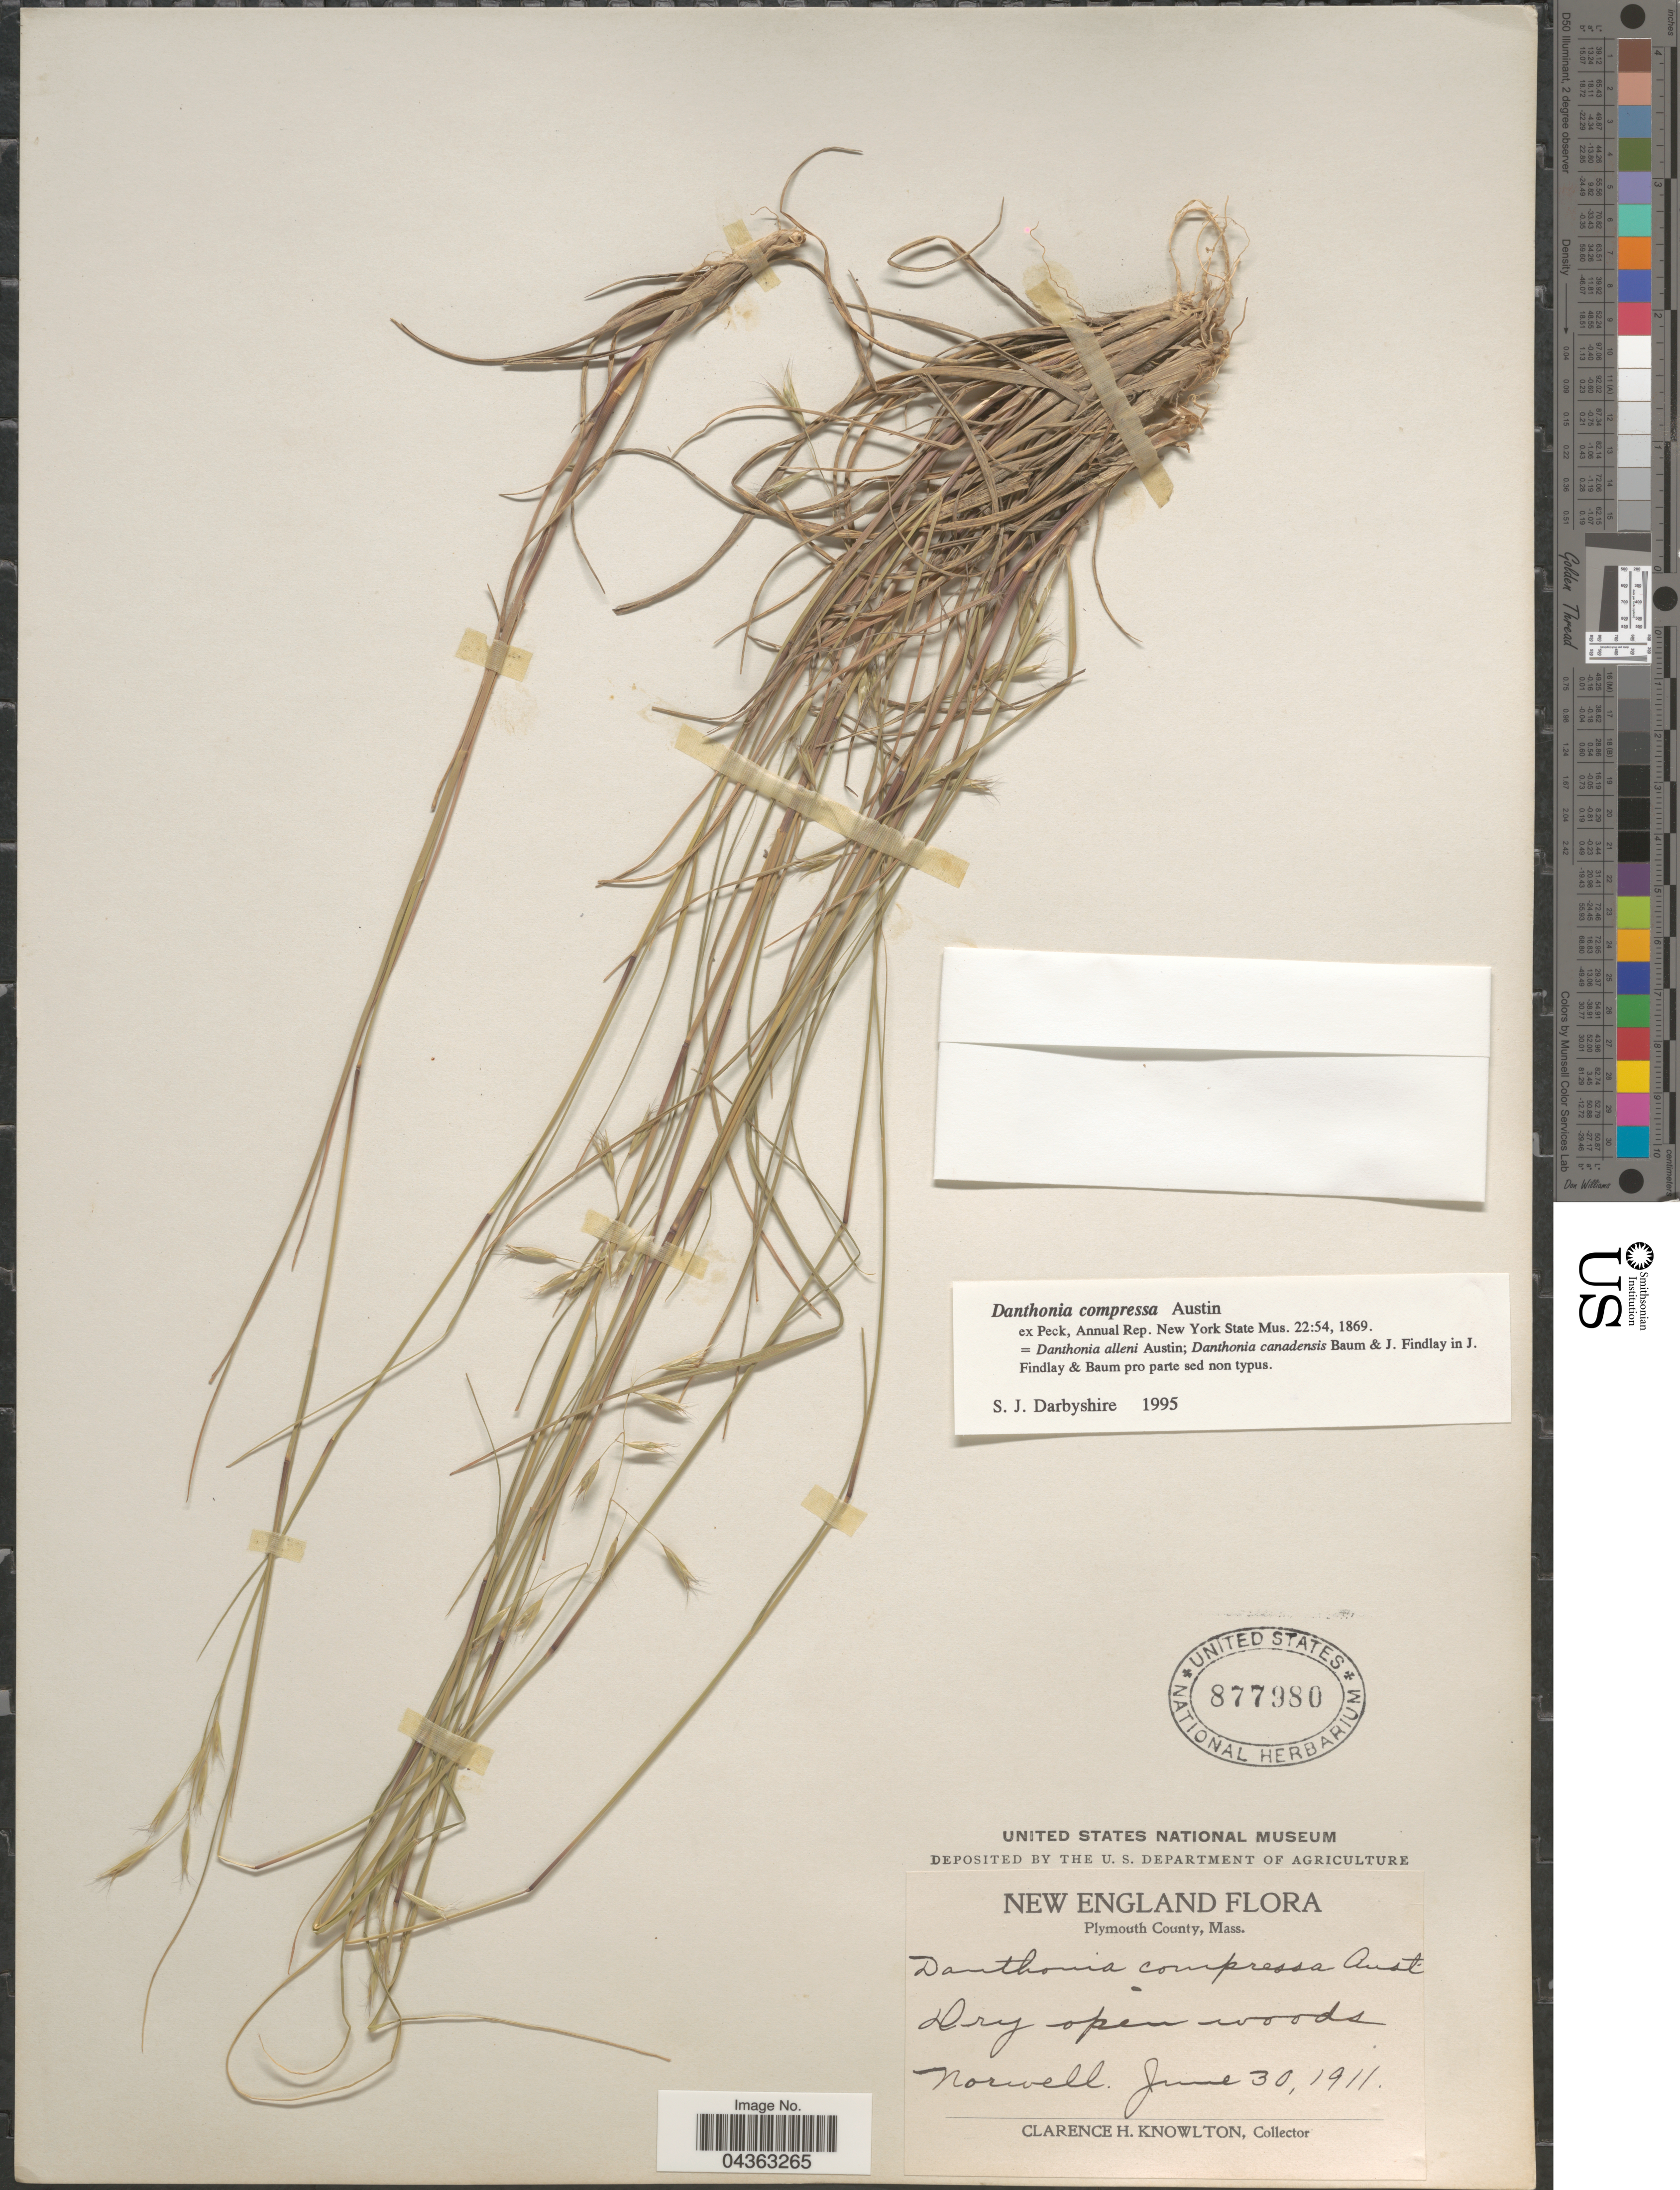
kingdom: Plantae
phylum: Tracheophyta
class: Liliopsida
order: Poales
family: Poaceae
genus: Danthonia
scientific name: Danthonia compressa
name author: Austin in F. Peck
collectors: C. H. Knowlton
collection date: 1911-06-30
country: United States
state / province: Massachusetts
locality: New England. Plymouth County. Norwell.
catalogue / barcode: US 877980